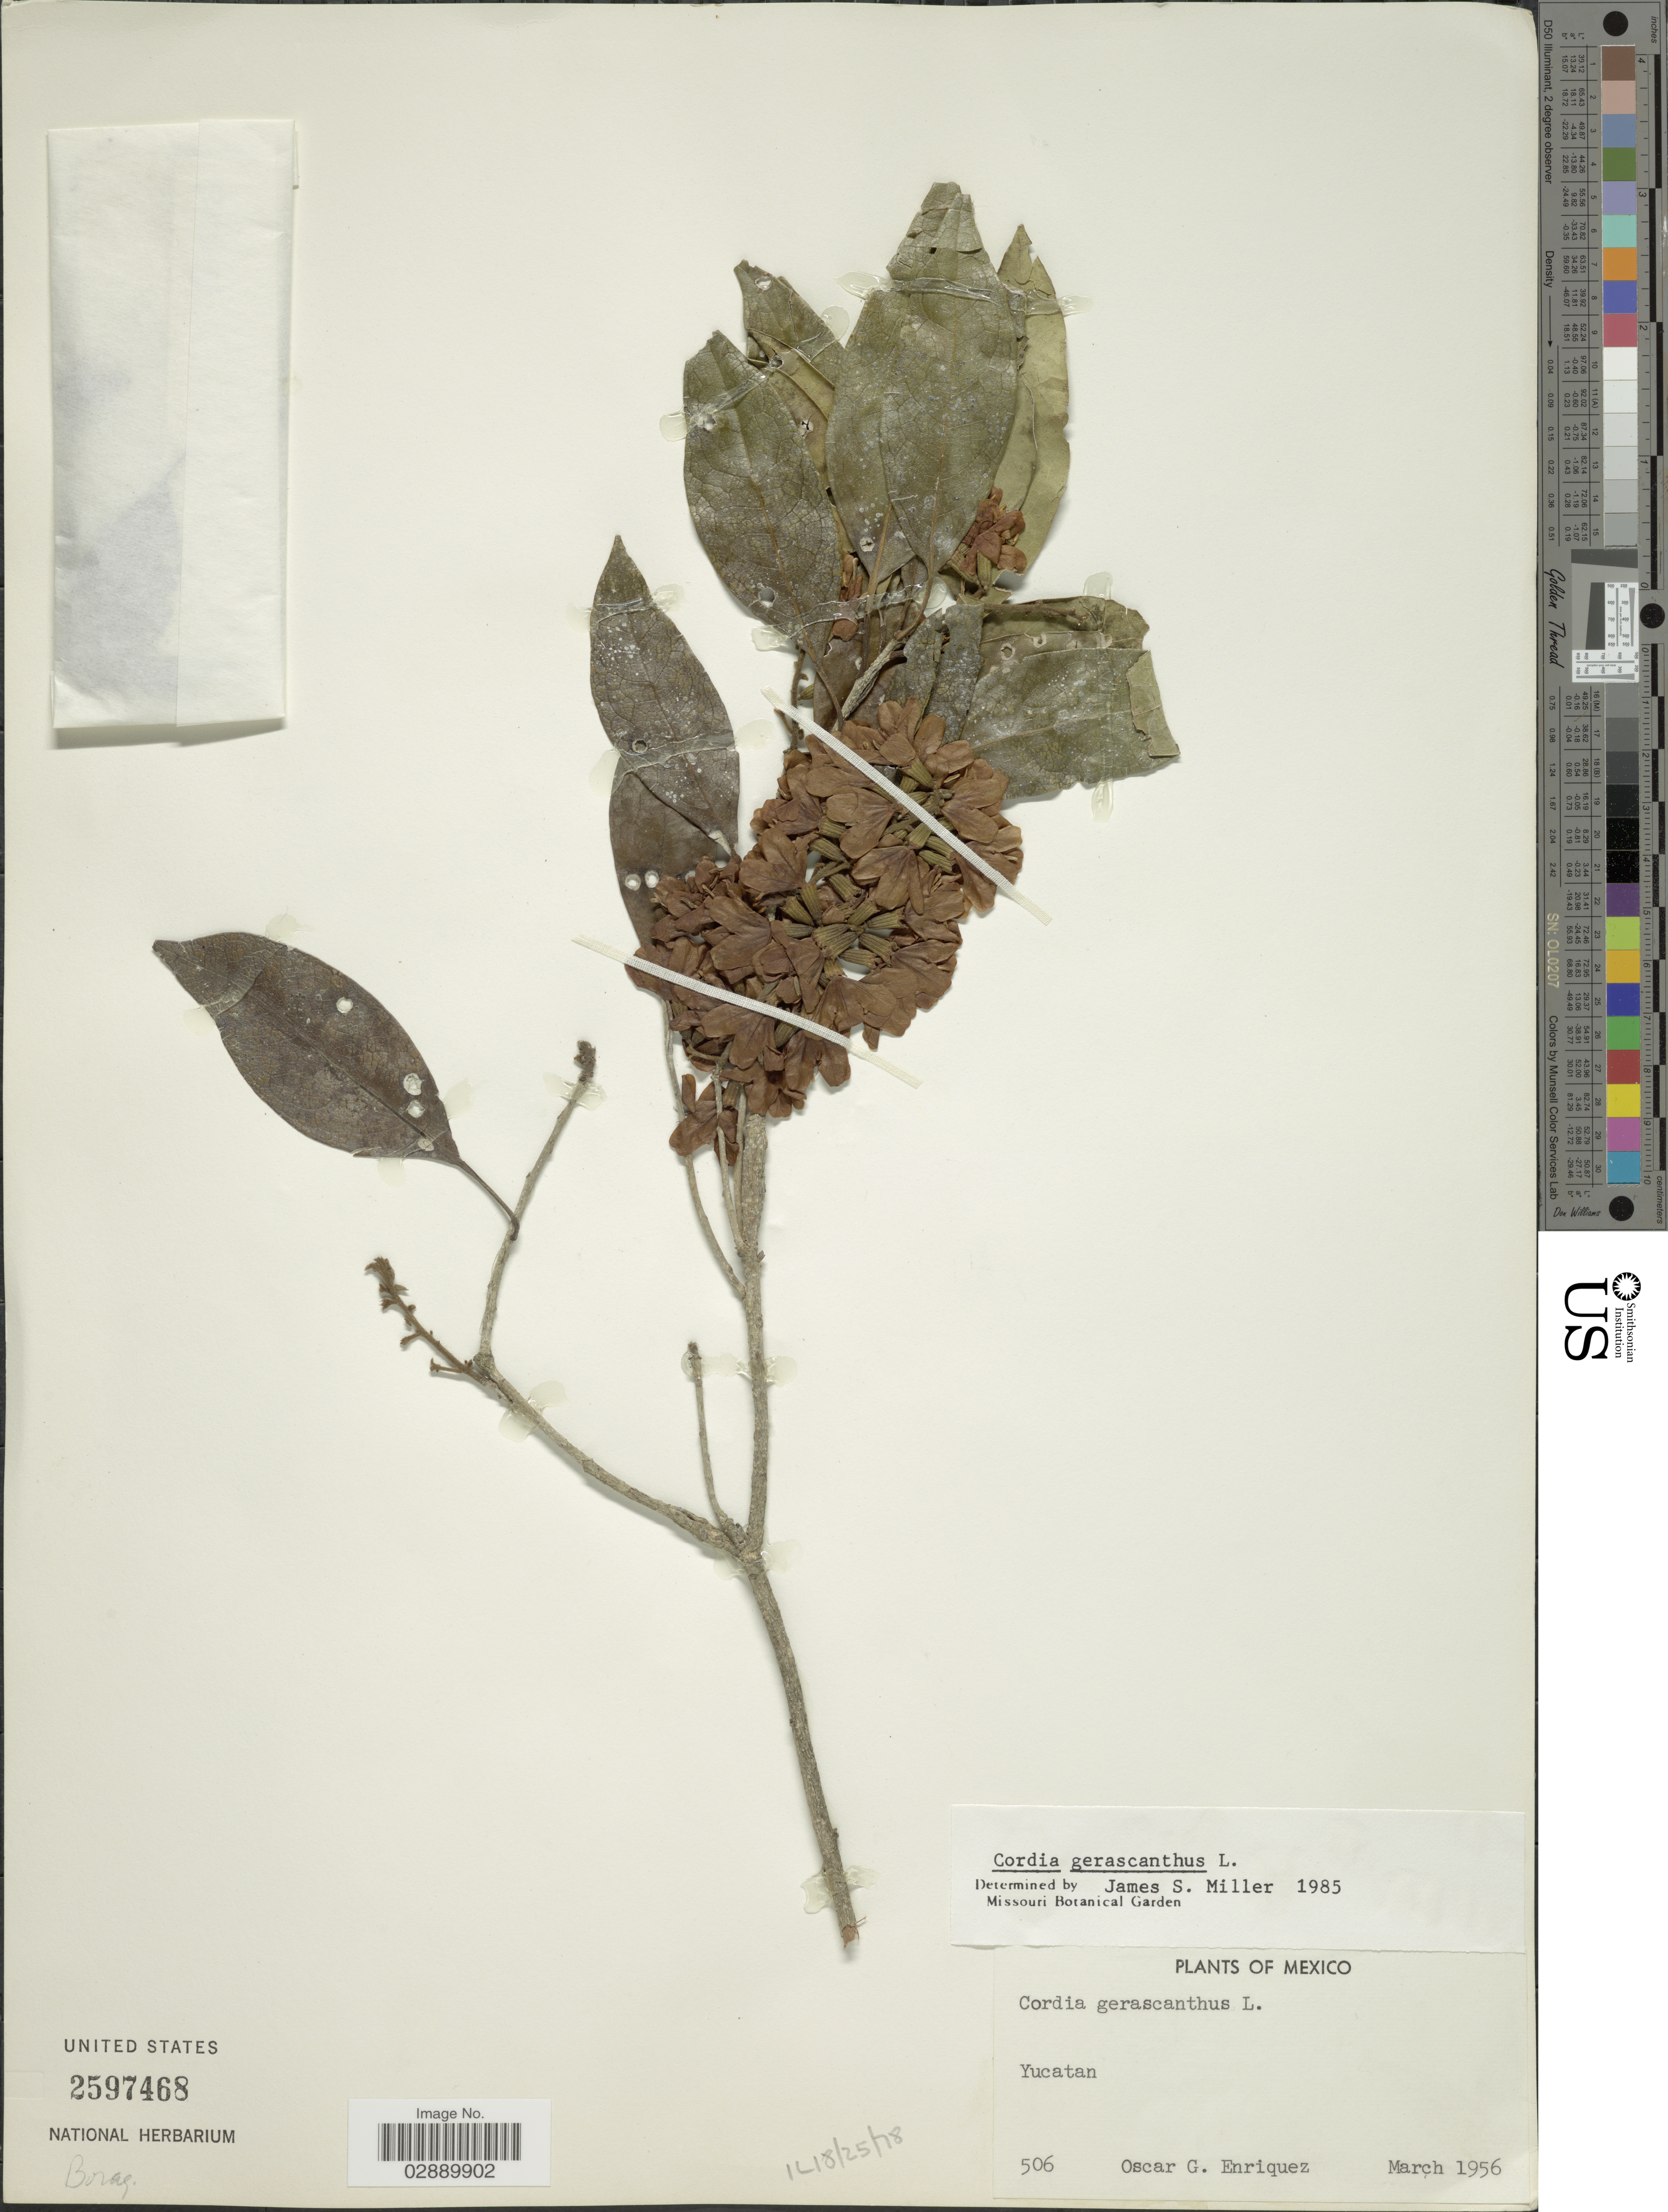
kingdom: Plantae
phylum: Tracheophyta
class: Magnoliopsida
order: Boraginales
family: Cordiaceae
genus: Cordia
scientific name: Cordia gerascanthus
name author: L.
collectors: O. Enriquez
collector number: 506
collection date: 1956-03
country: Mexico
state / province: Yucatán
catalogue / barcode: US 2597468